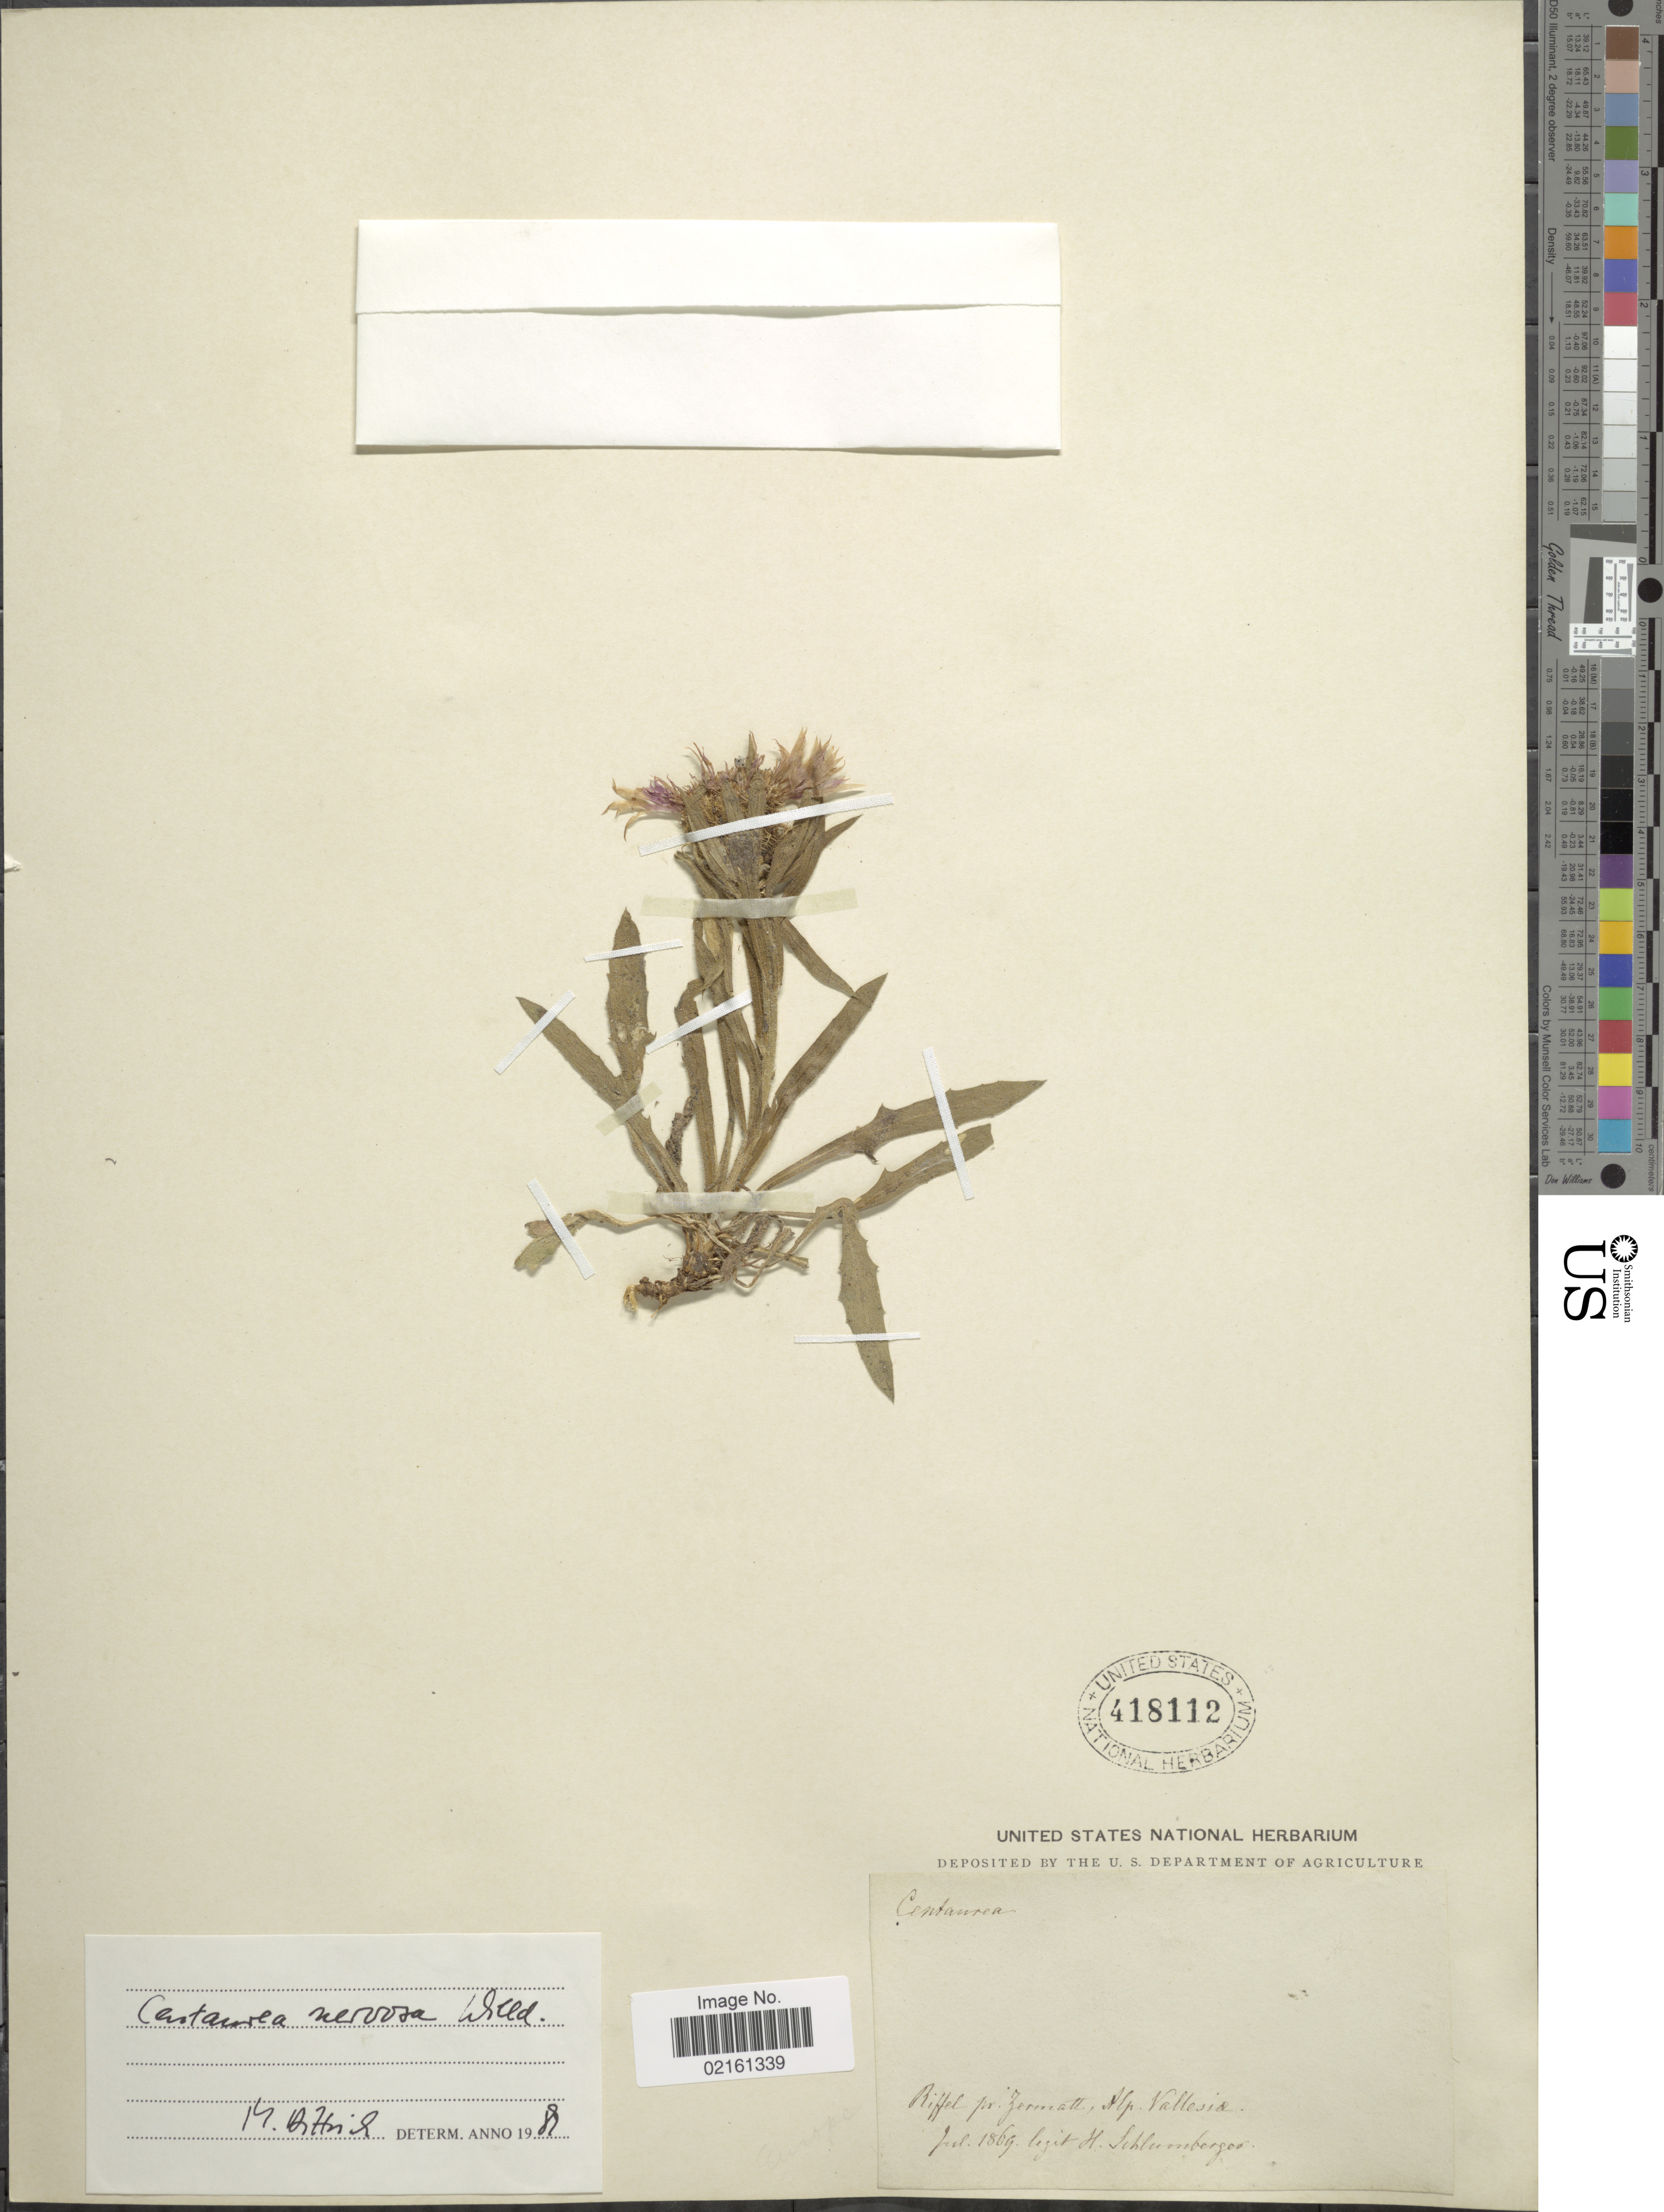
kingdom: Plantae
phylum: Tracheophyta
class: Magnoliopsida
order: Asterales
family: Asteraceae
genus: Centaurea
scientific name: Centaurea nervosa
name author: Willd.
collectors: H. Schlumberger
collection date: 1869-07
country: Switzerland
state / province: Valais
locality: Riffel pr. Zermatt, Alp. Vallesis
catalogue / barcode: US 418112